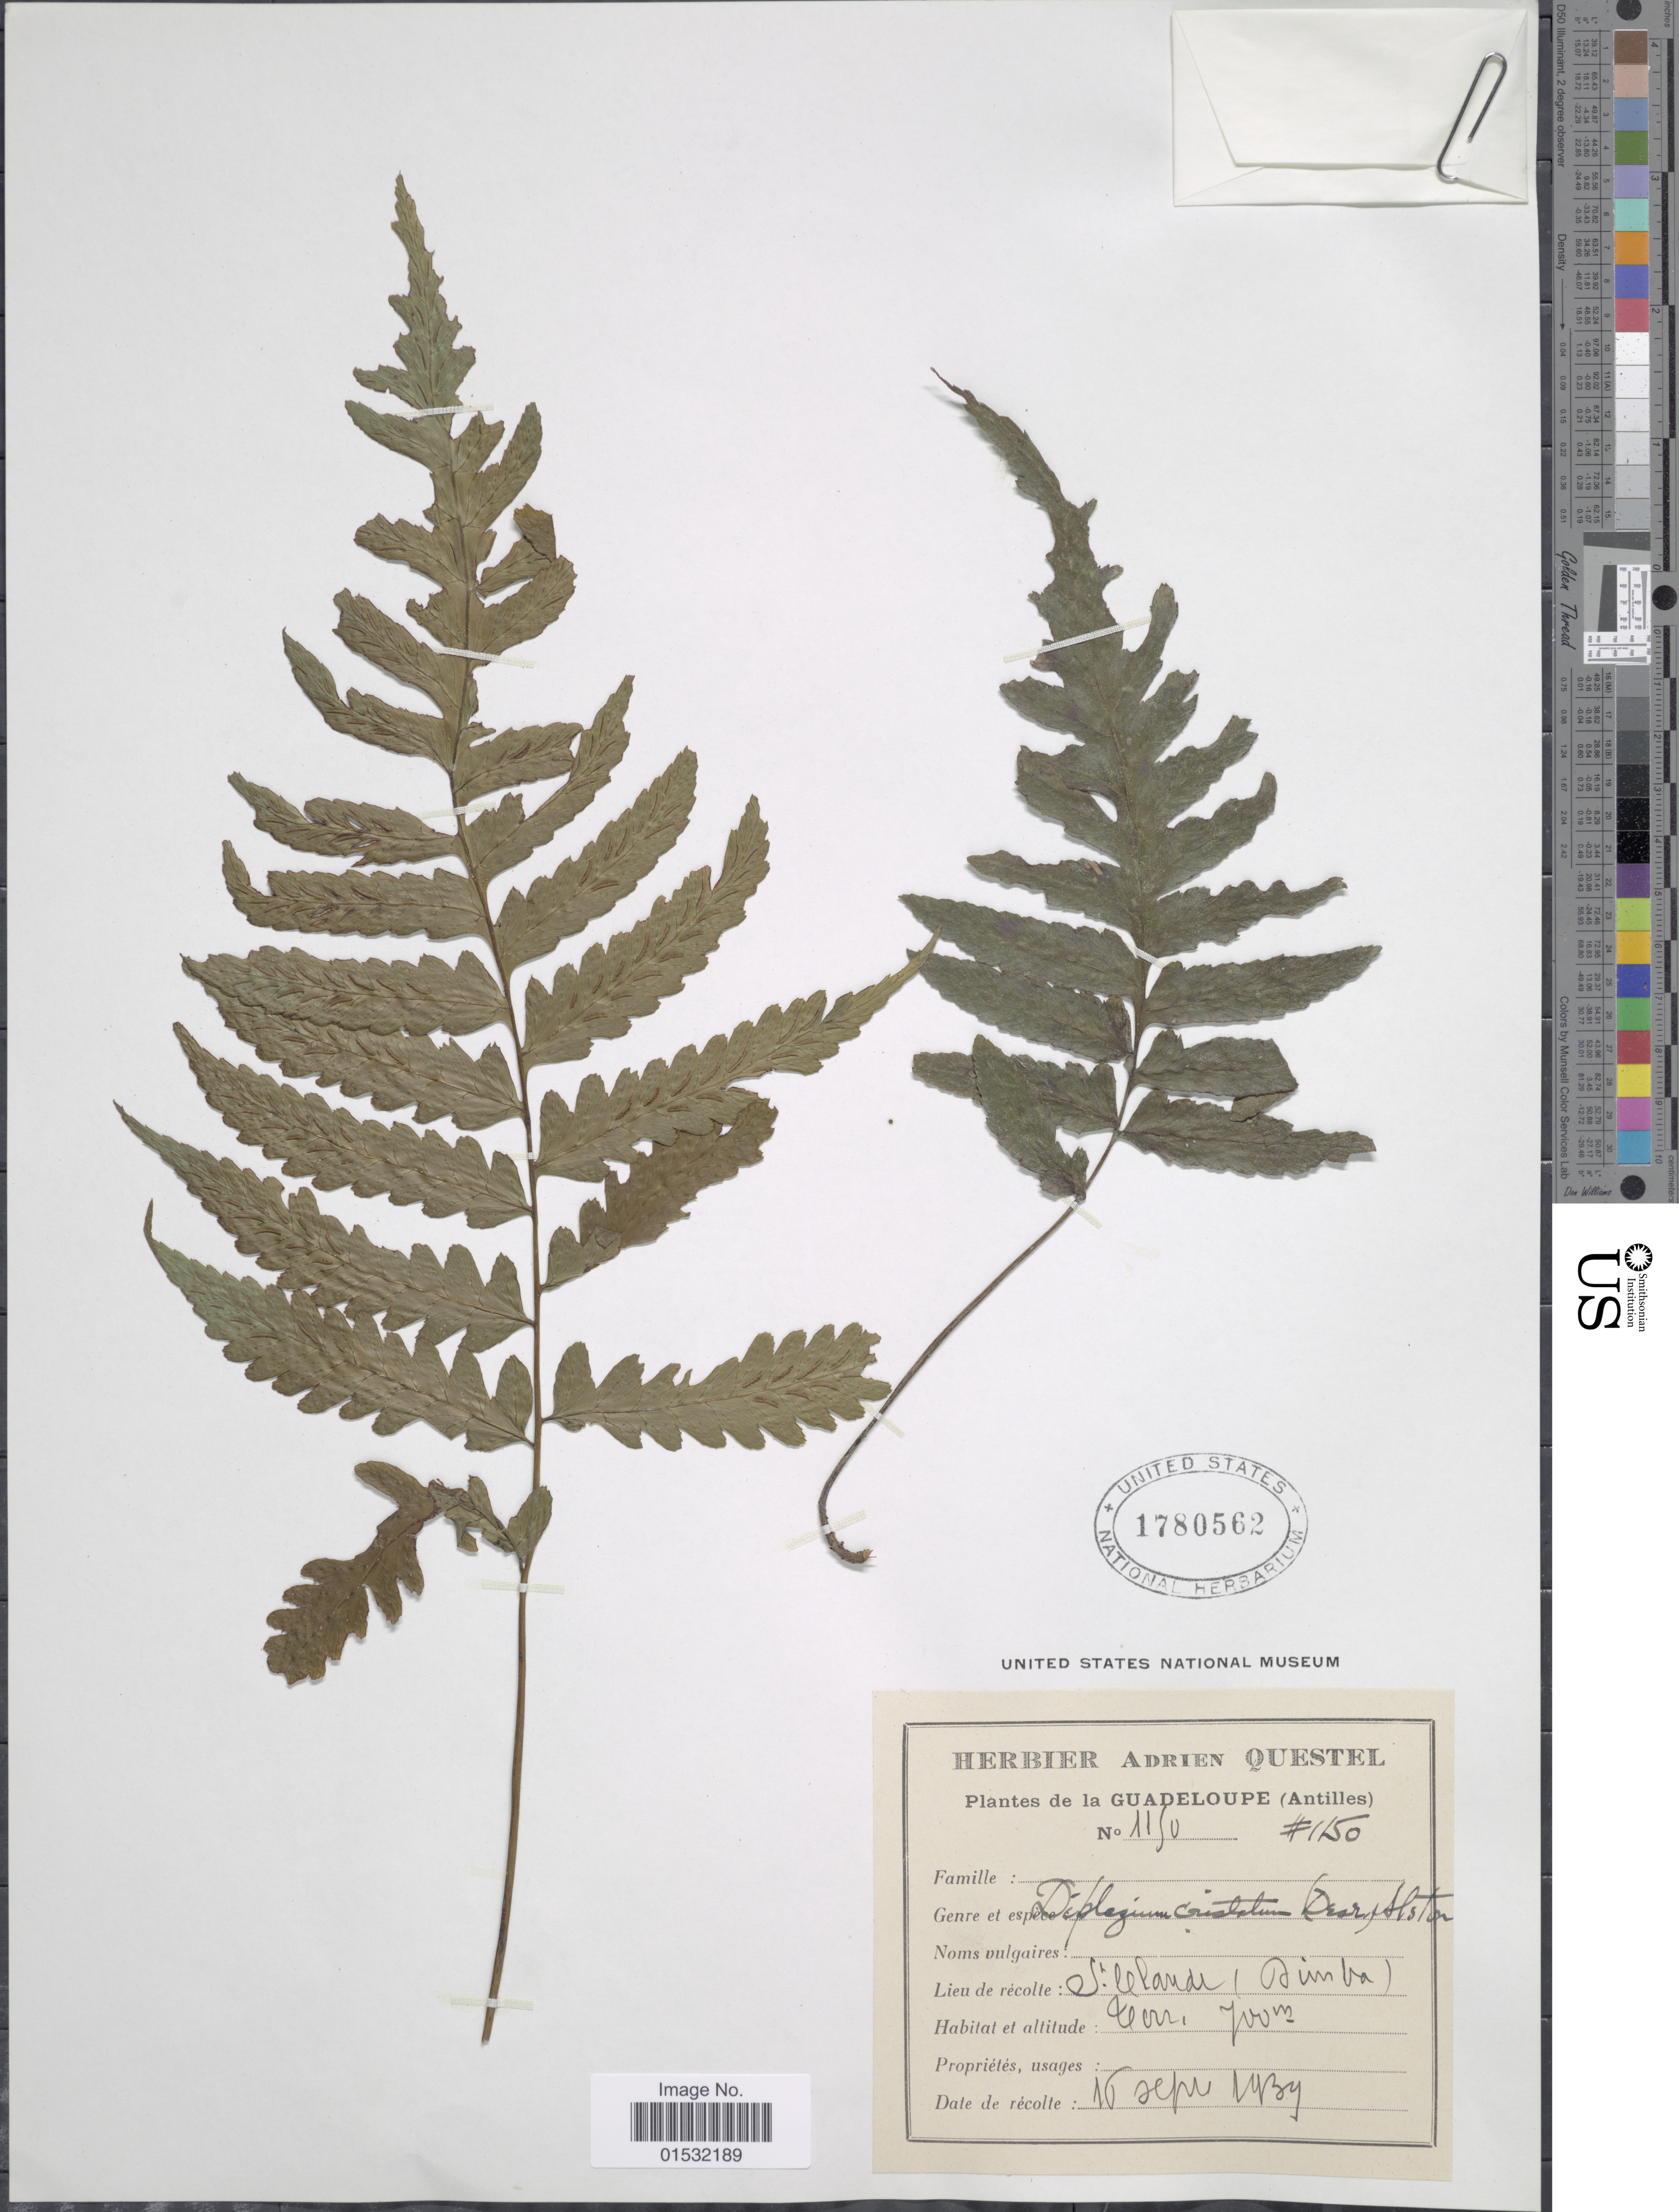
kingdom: Plantae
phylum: Tracheophyta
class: Polypodiopsida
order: Polypodiales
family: Athyriaceae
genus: Diplazium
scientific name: Diplazium cristatum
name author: (Desr.) Alston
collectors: A. Questel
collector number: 1150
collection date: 1939-09-16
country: Guadeloupe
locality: St. Claude (Dimba)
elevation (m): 400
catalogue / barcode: US 1780562